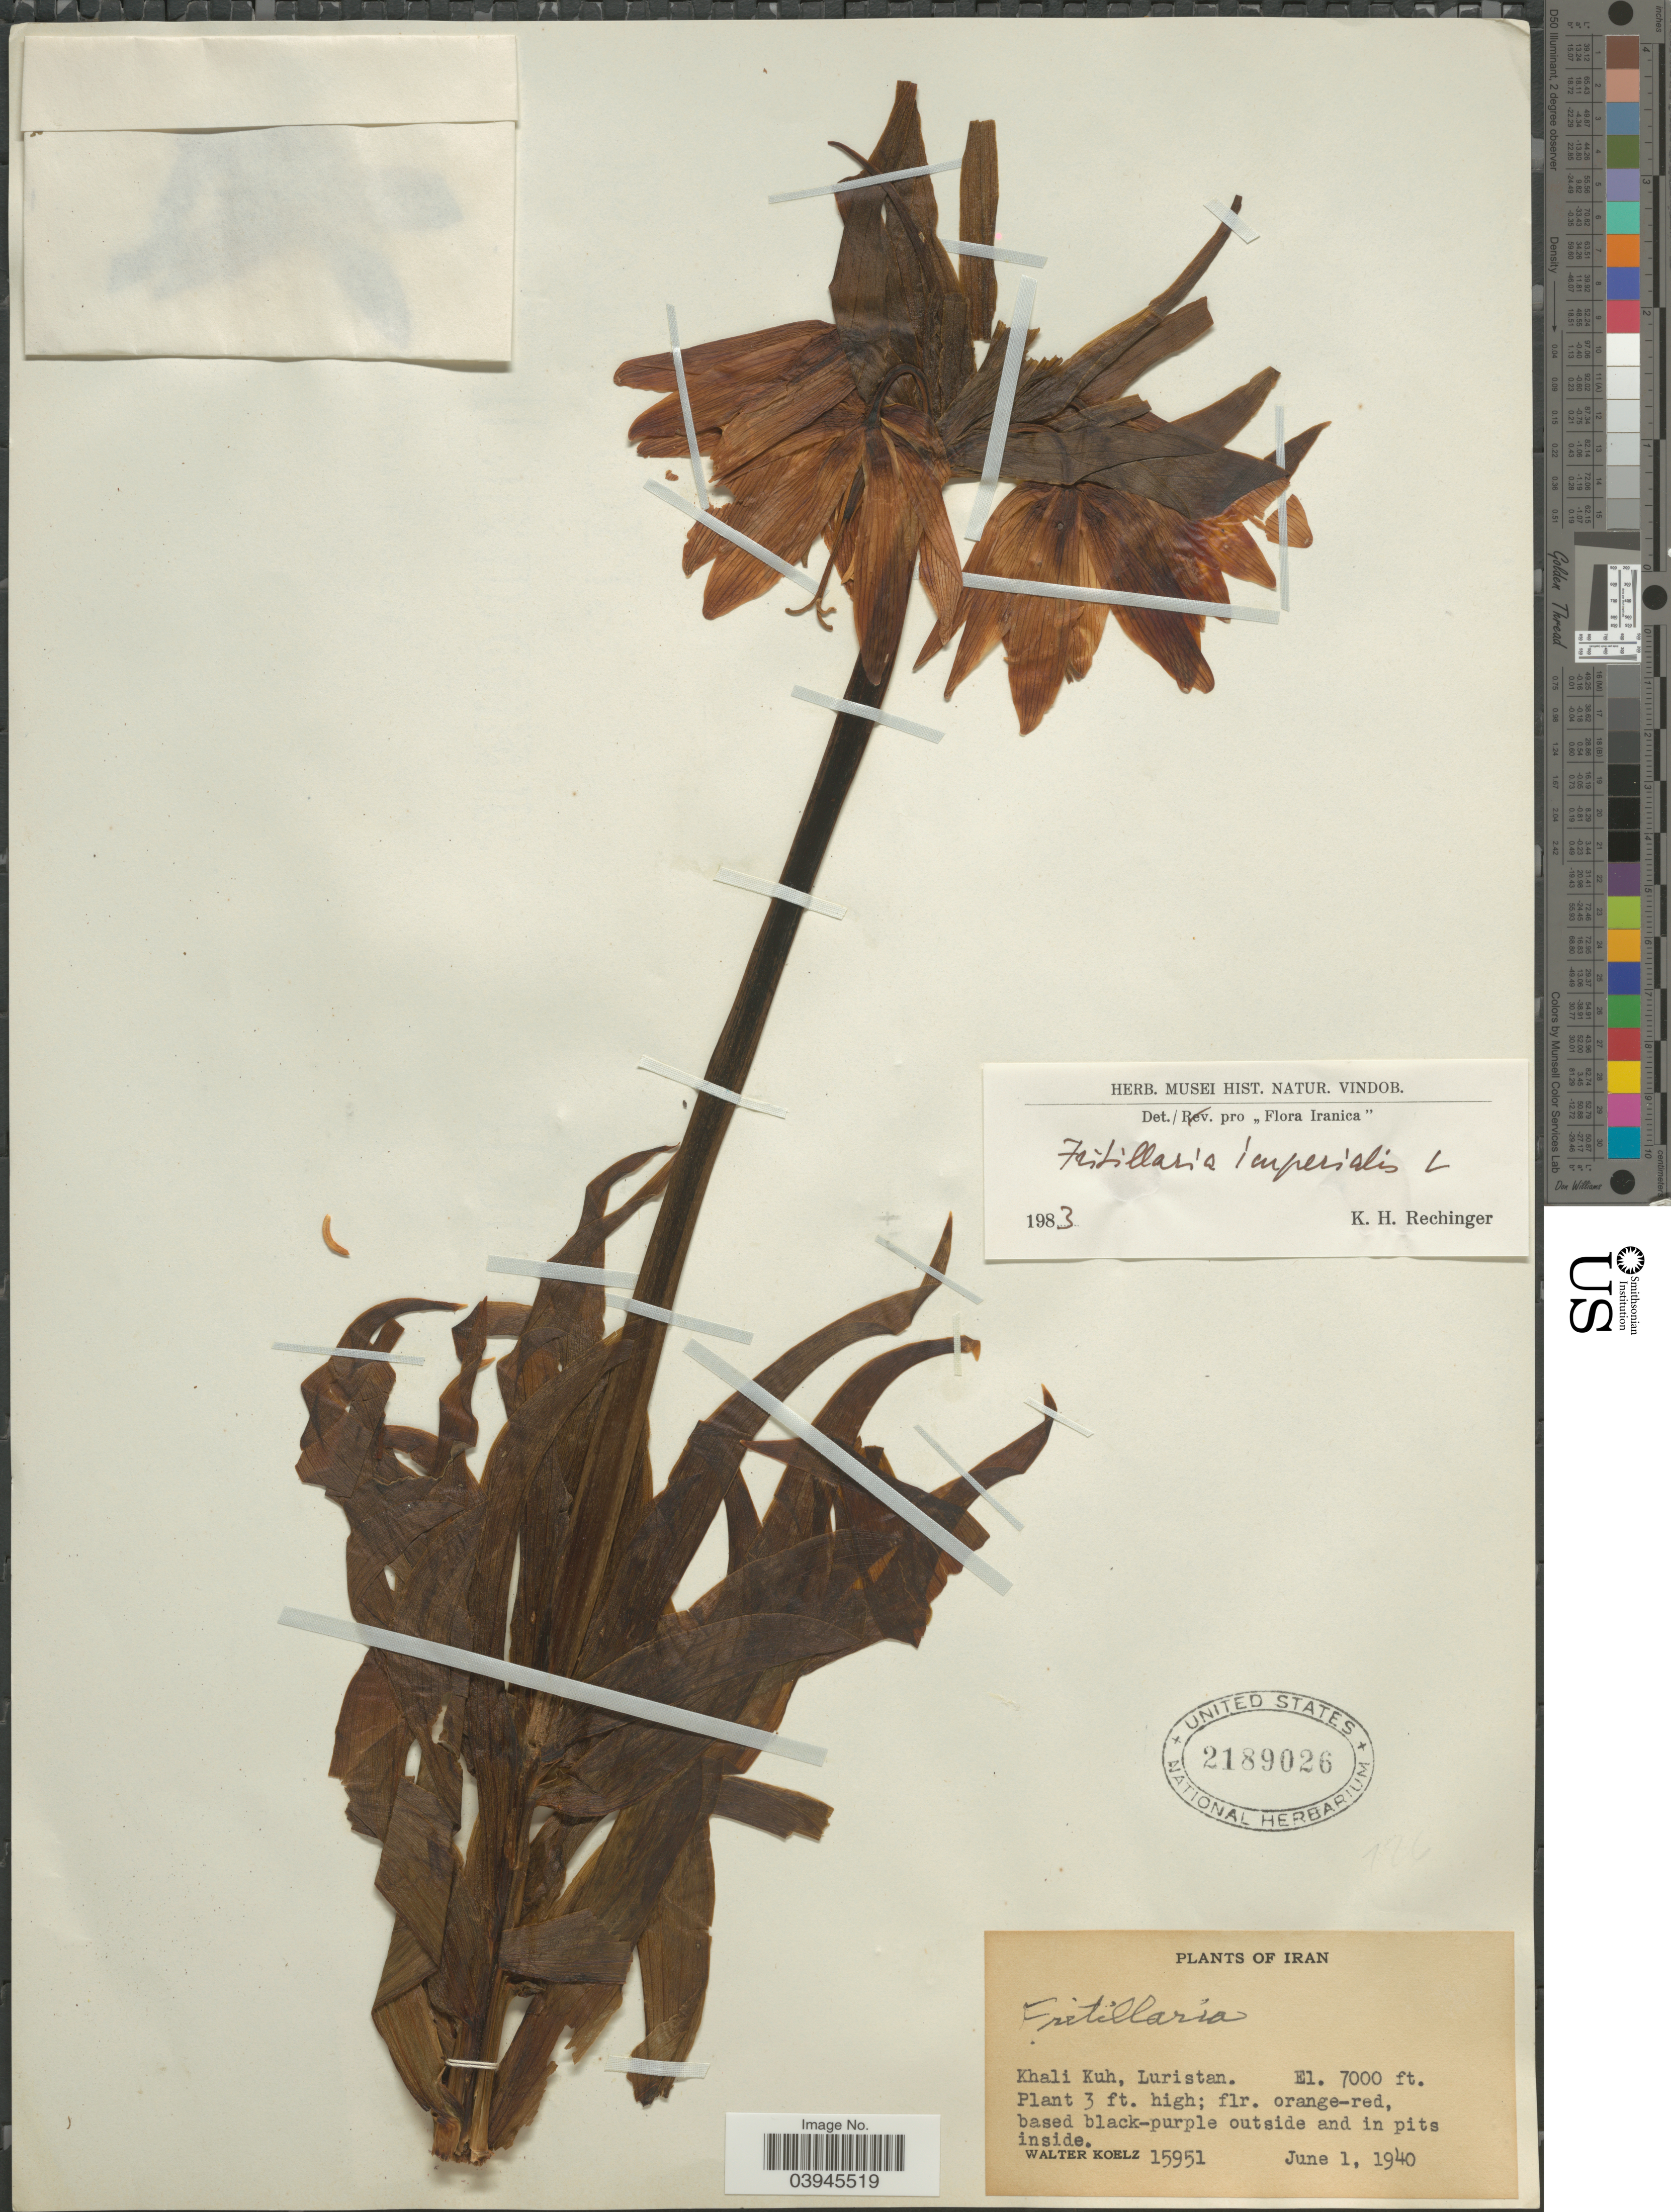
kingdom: Plantae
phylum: Tracheophyta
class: Liliopsida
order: Liliales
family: Liliaceae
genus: Fritillaria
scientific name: Fritillaria imperialis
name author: L.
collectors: W. N. Koelz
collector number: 15951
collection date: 1940-06-01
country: Iran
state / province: Lorestan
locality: Khali Kuh, Luristan.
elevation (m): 2134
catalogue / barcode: US 2189026